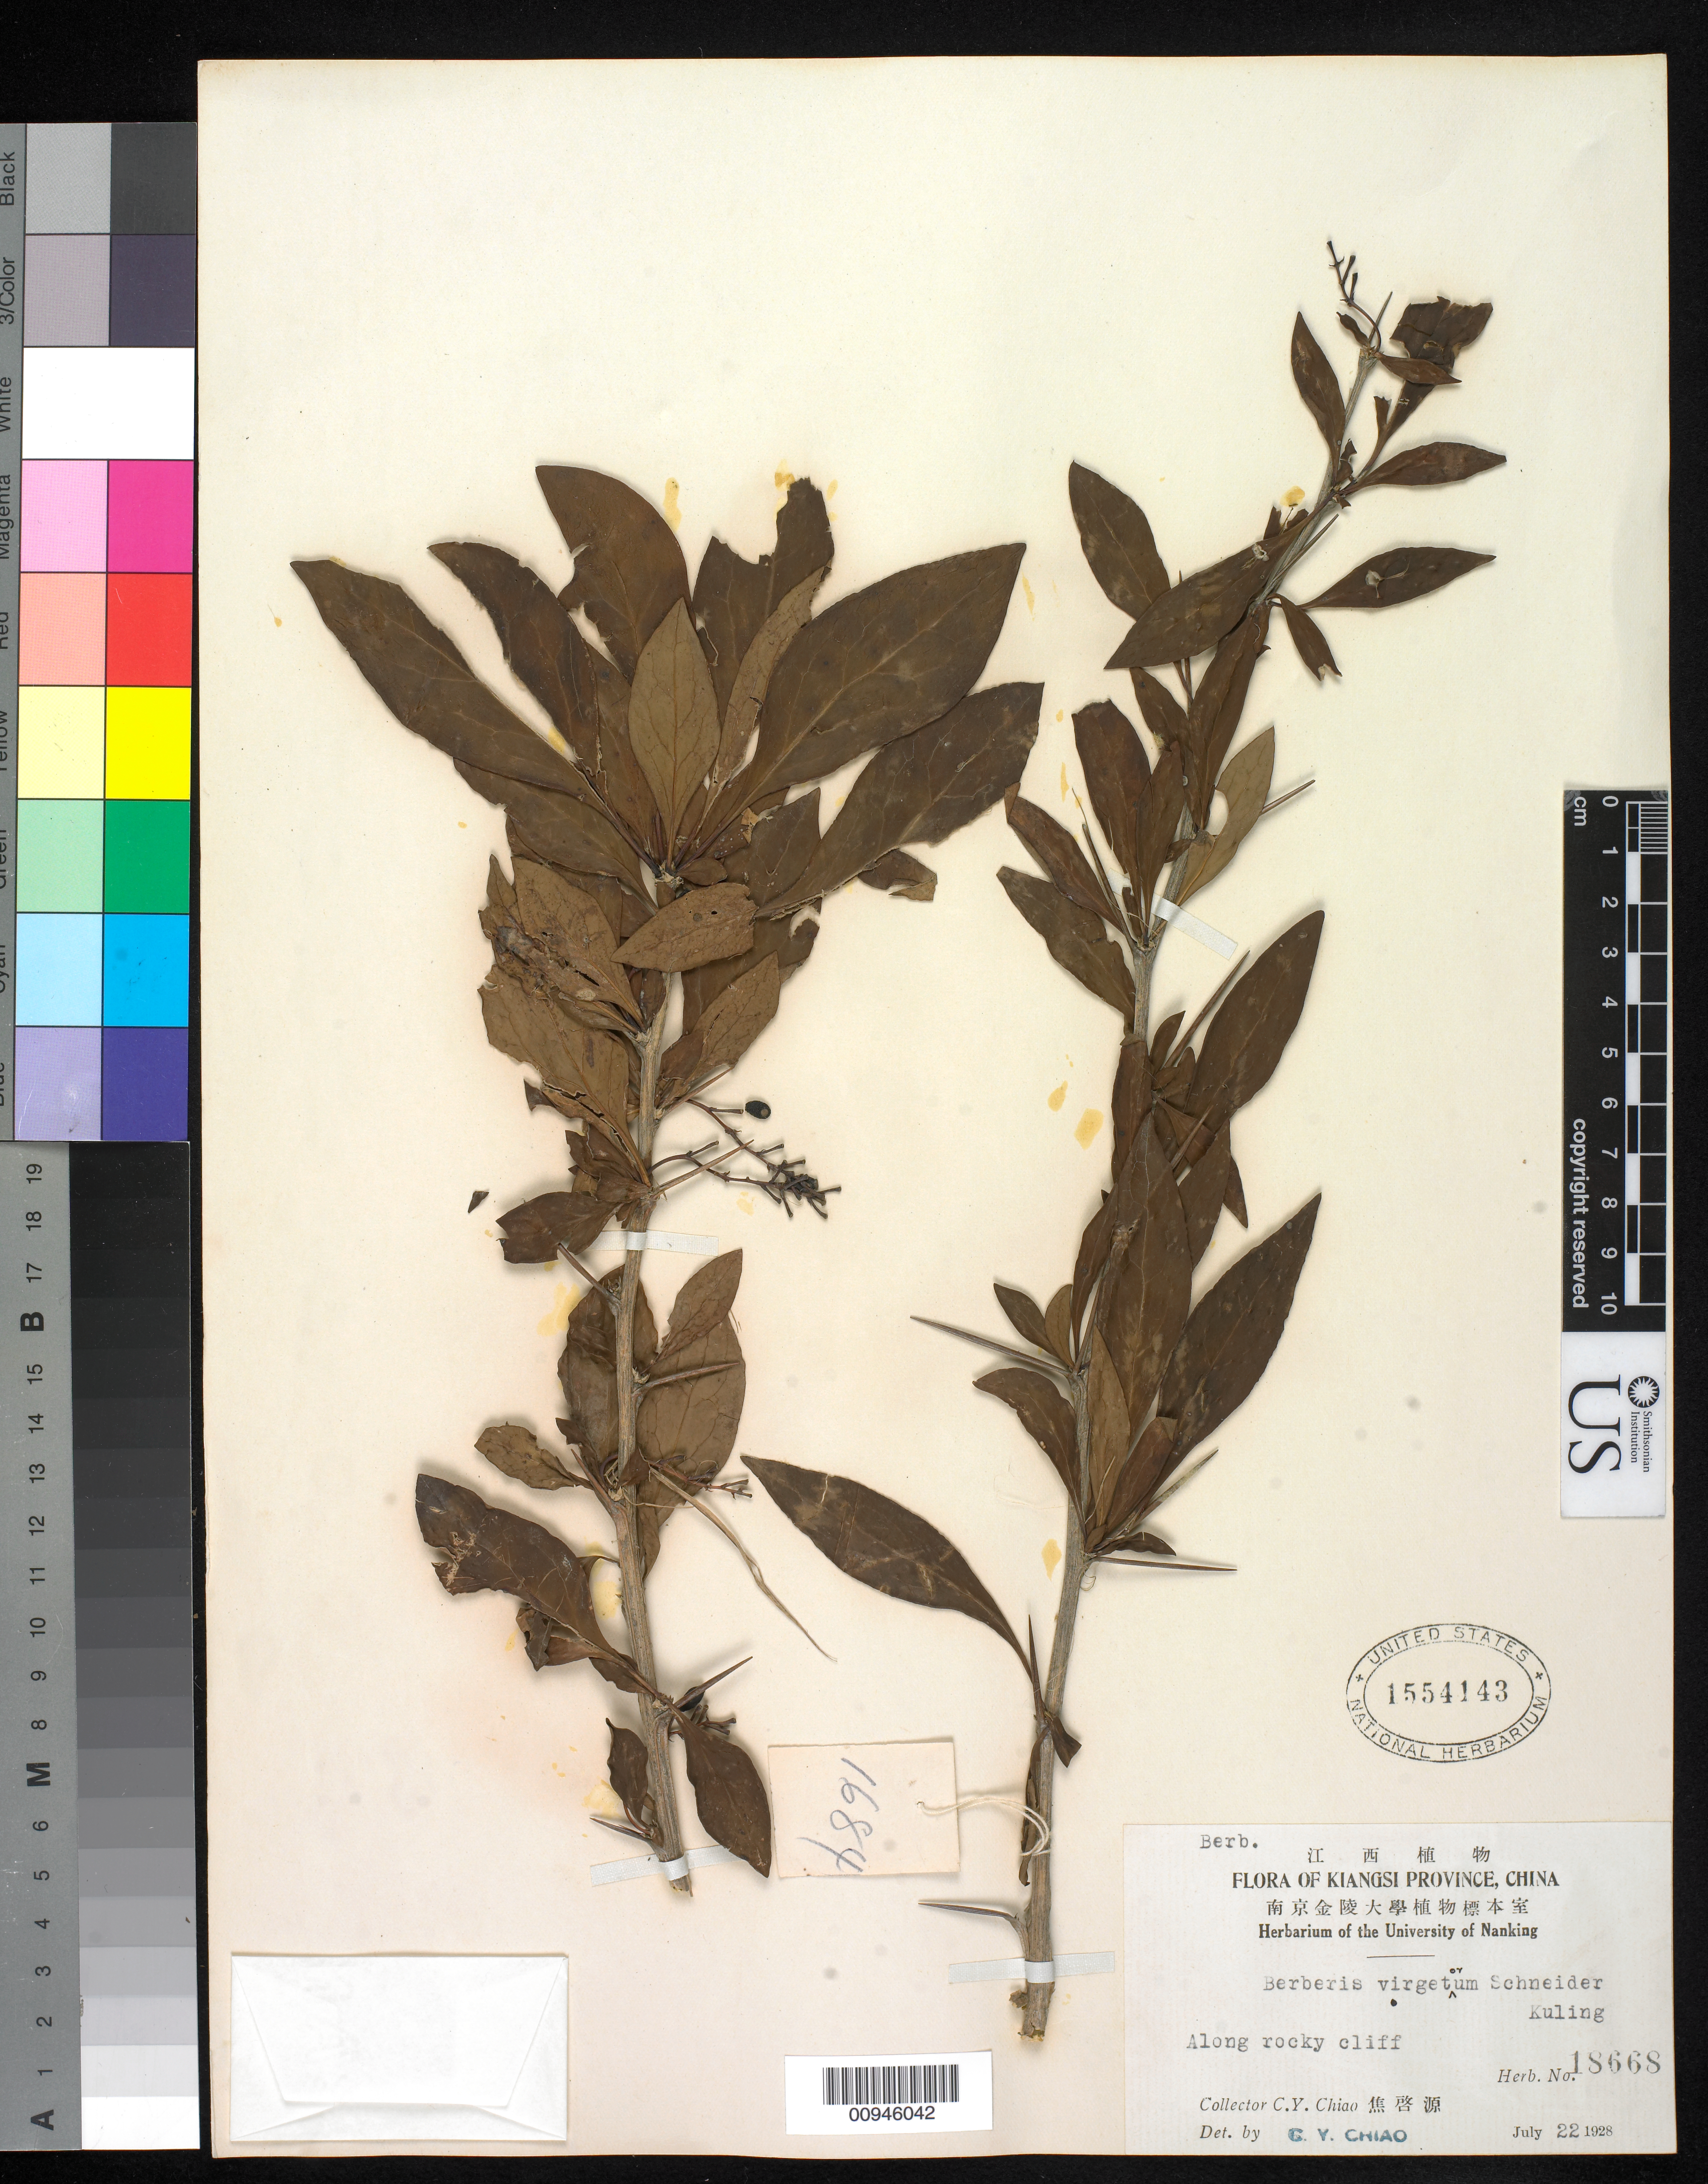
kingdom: Plantae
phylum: Tracheophyta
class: Magnoliopsida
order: Ranunculales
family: Berberidaceae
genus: Berberis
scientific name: Berberis virgetorum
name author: C.K. Schneid.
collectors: C. Y. Chiao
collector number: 18668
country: China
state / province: Jiangxi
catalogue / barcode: US 1554143